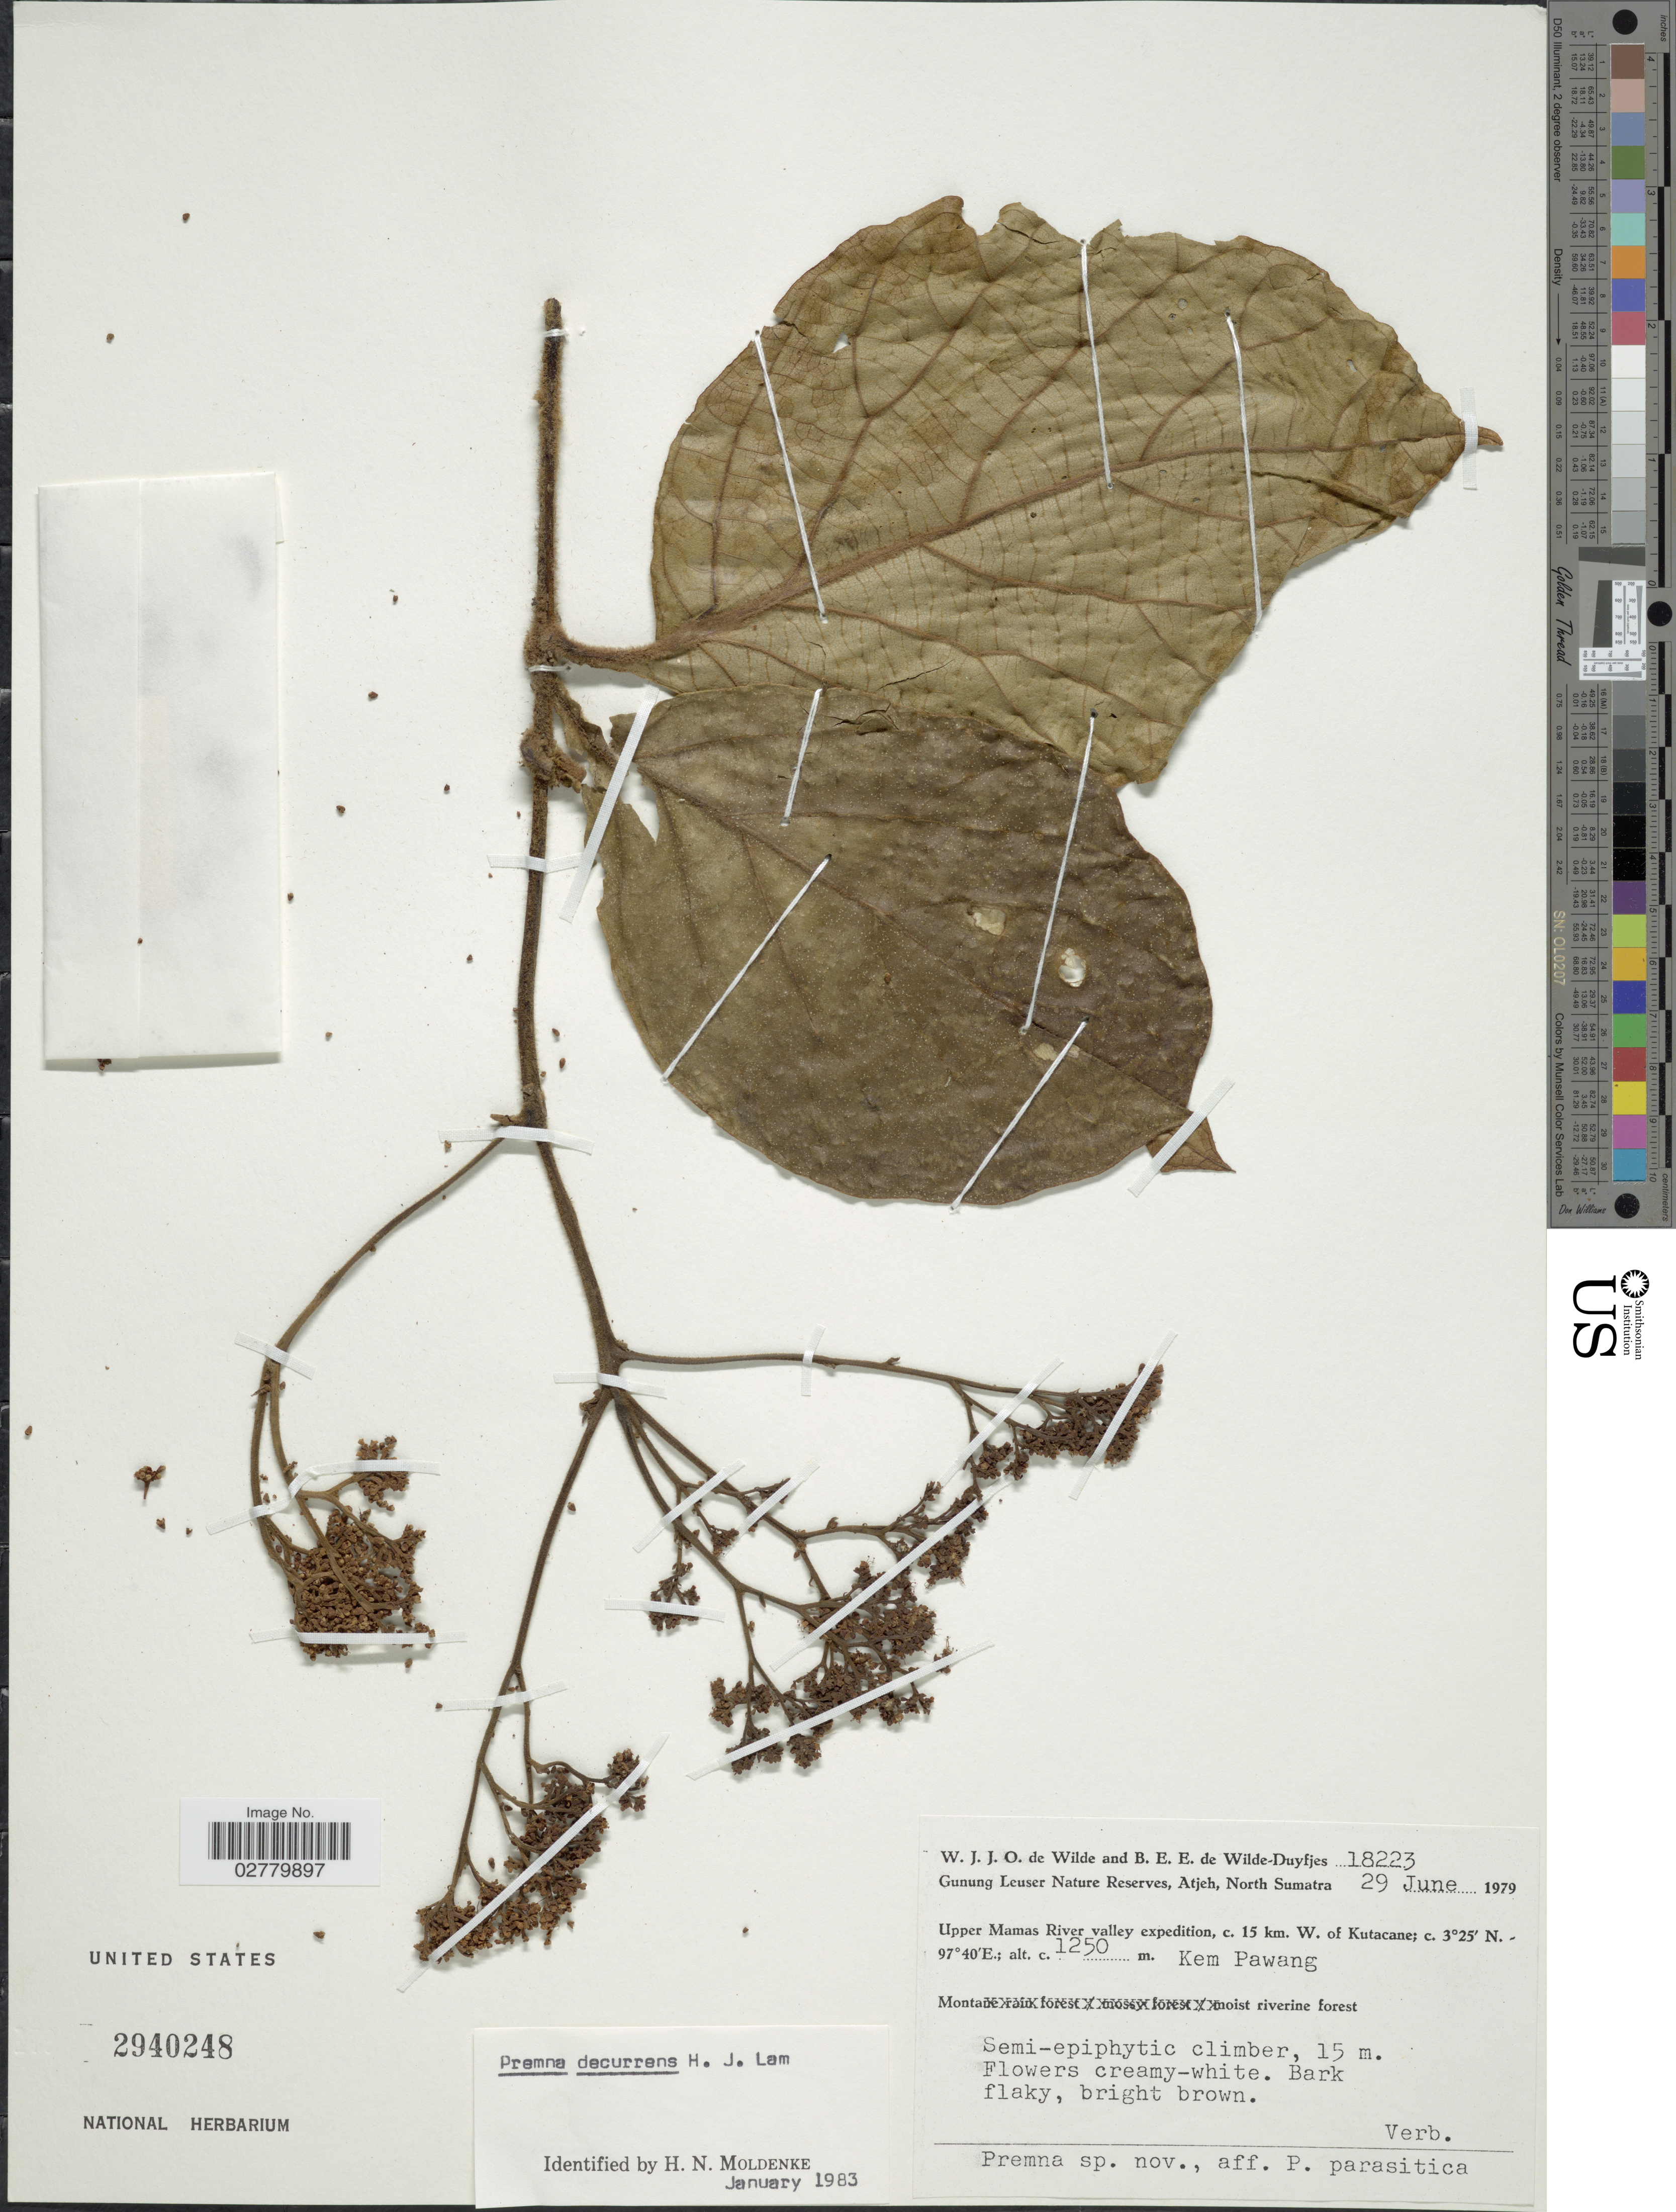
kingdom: Plantae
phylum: Tracheophyta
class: Magnoliopsida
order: Lamiales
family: Lamiaceae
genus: Premna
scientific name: Premna decurrens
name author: H.J. Lam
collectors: W. J. de Wilde & B. E. de Wilde-Duyfjes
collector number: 18223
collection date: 1979-06-29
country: Indonesia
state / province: Sumatra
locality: Gunung Leuser Nature Reserves, Atjeh, North Sumatra. Upper Mamas River valley, c. 15 km. W. of Kutacane; Kem Pawang.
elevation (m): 1250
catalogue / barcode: US 2940248